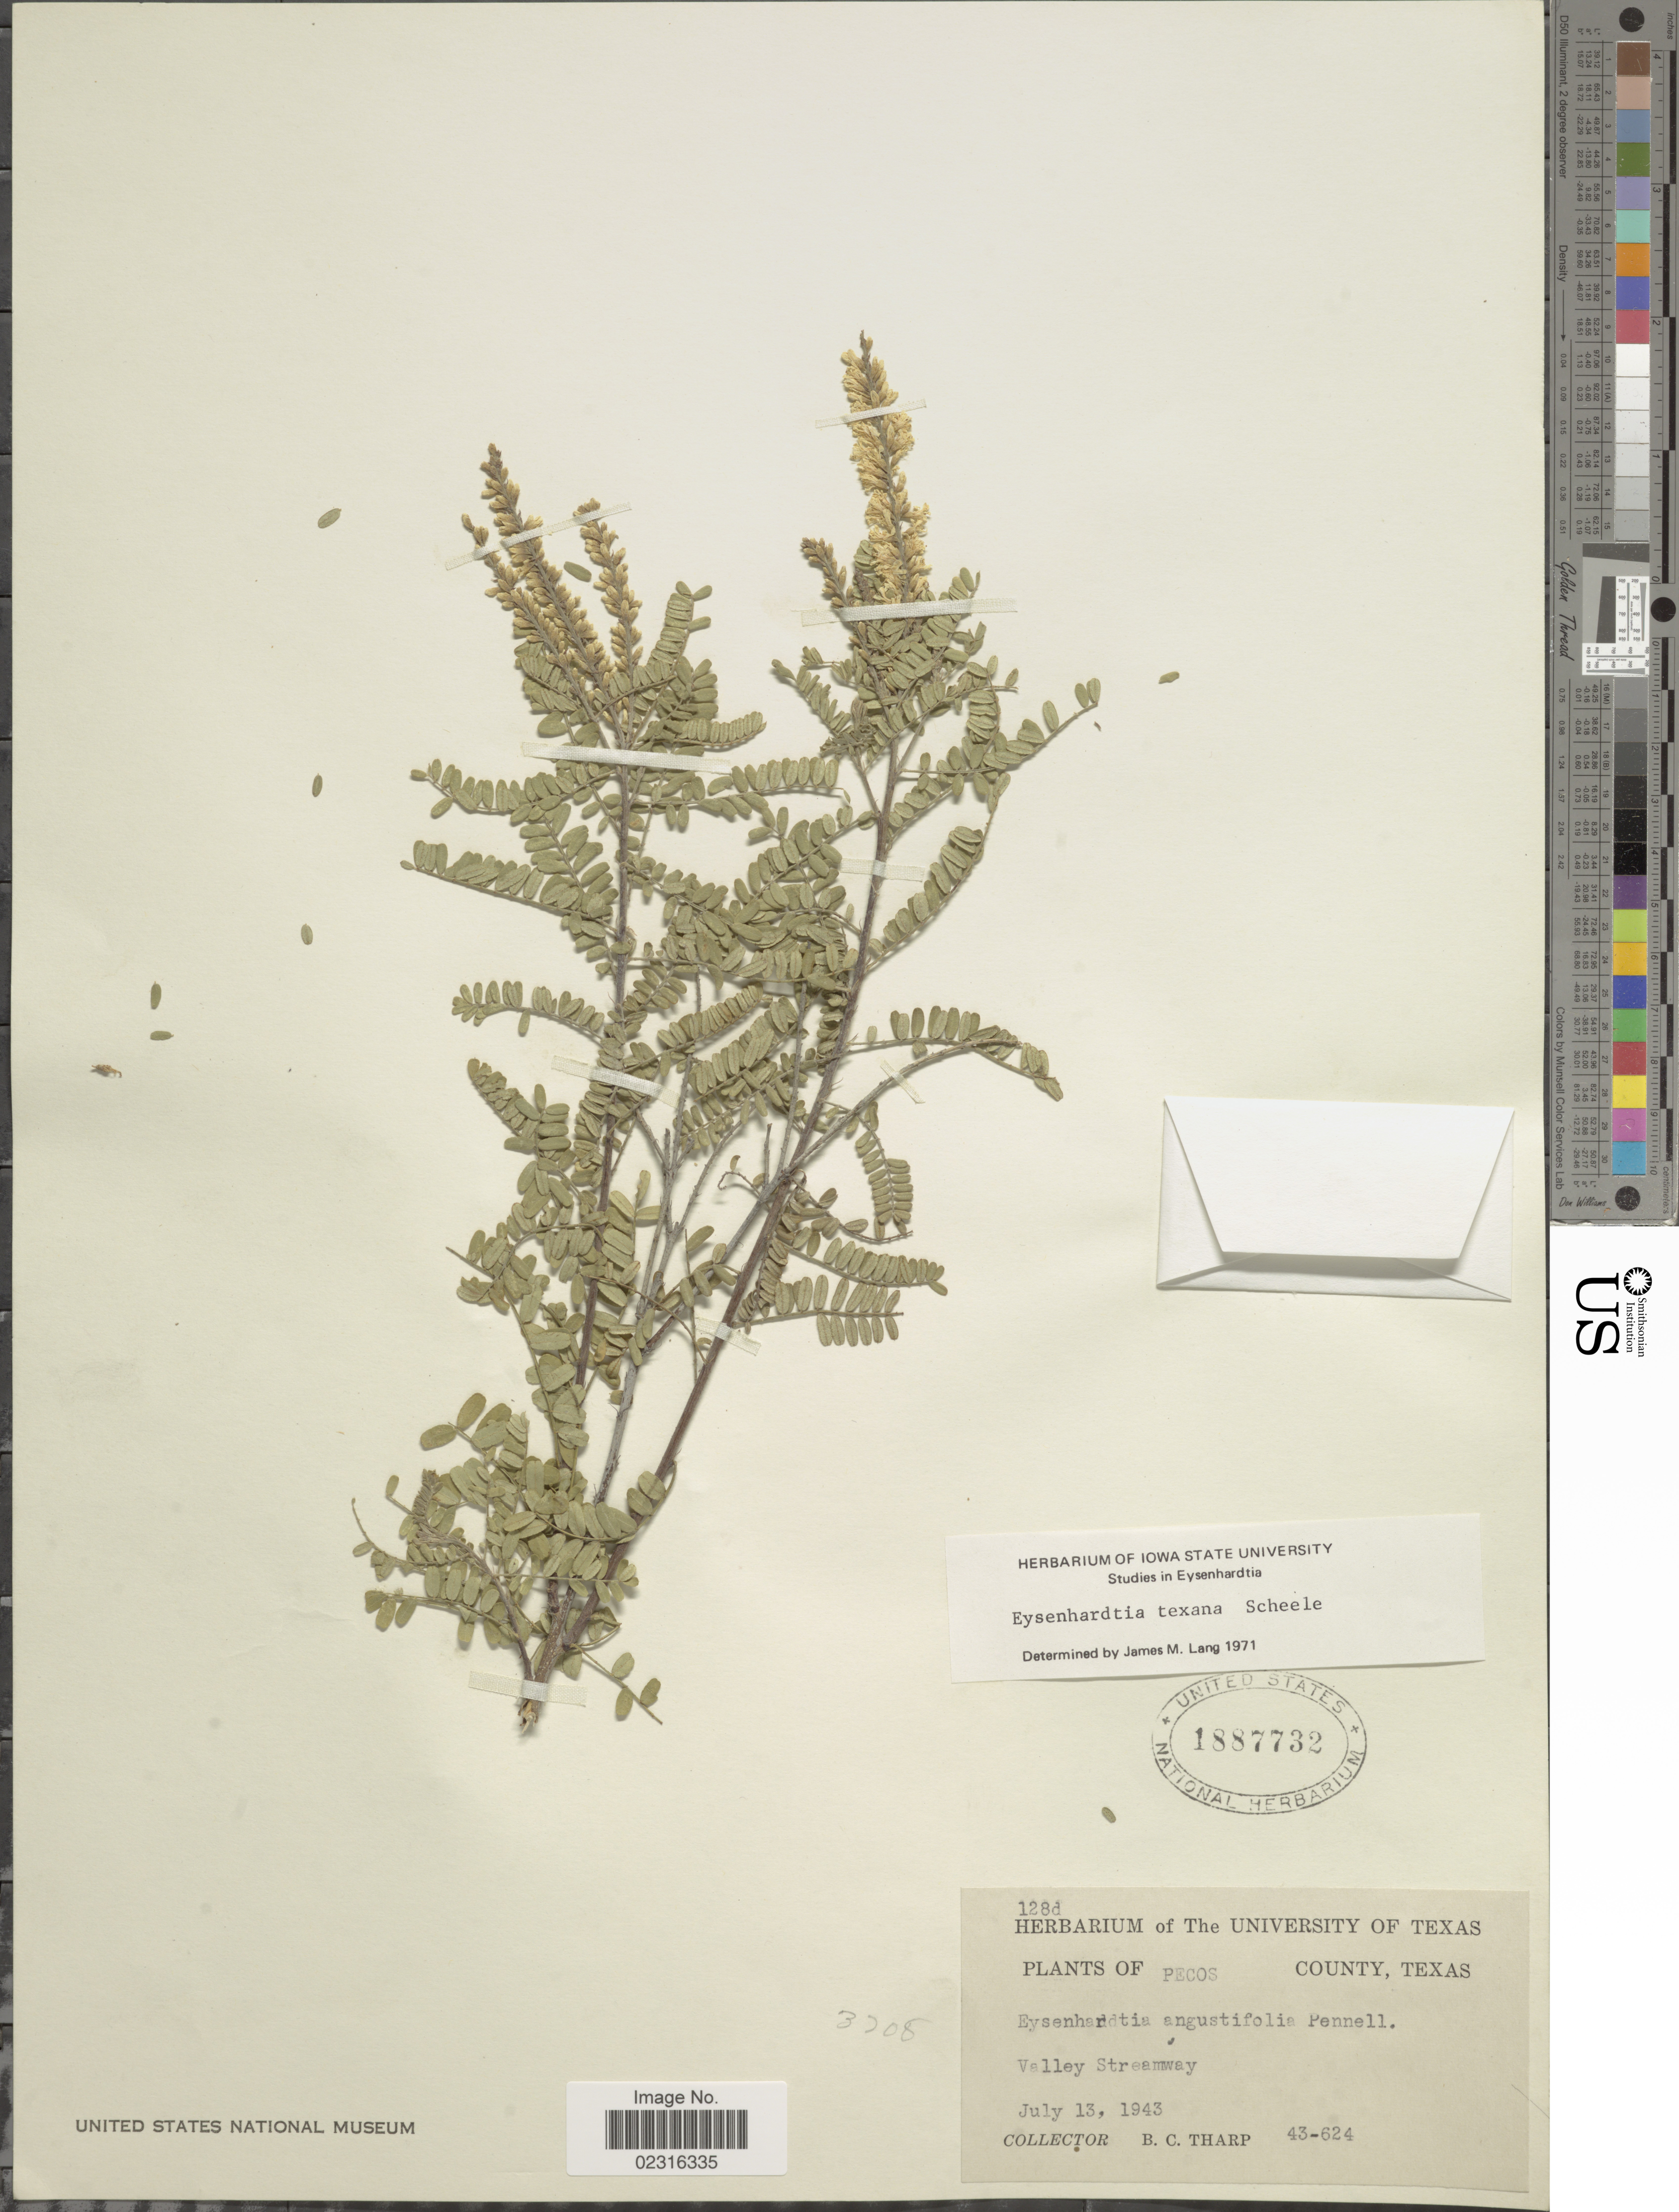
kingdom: Plantae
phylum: Tracheophyta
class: Magnoliopsida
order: Fabales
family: Fabaceae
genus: Eysenhardtia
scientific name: Eysenhardtia texana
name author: Scheele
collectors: B. C. Tharp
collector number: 43-624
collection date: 1943-07-13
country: United States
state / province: Texas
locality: Pecos County, Valley Streamway.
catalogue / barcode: US 1887732